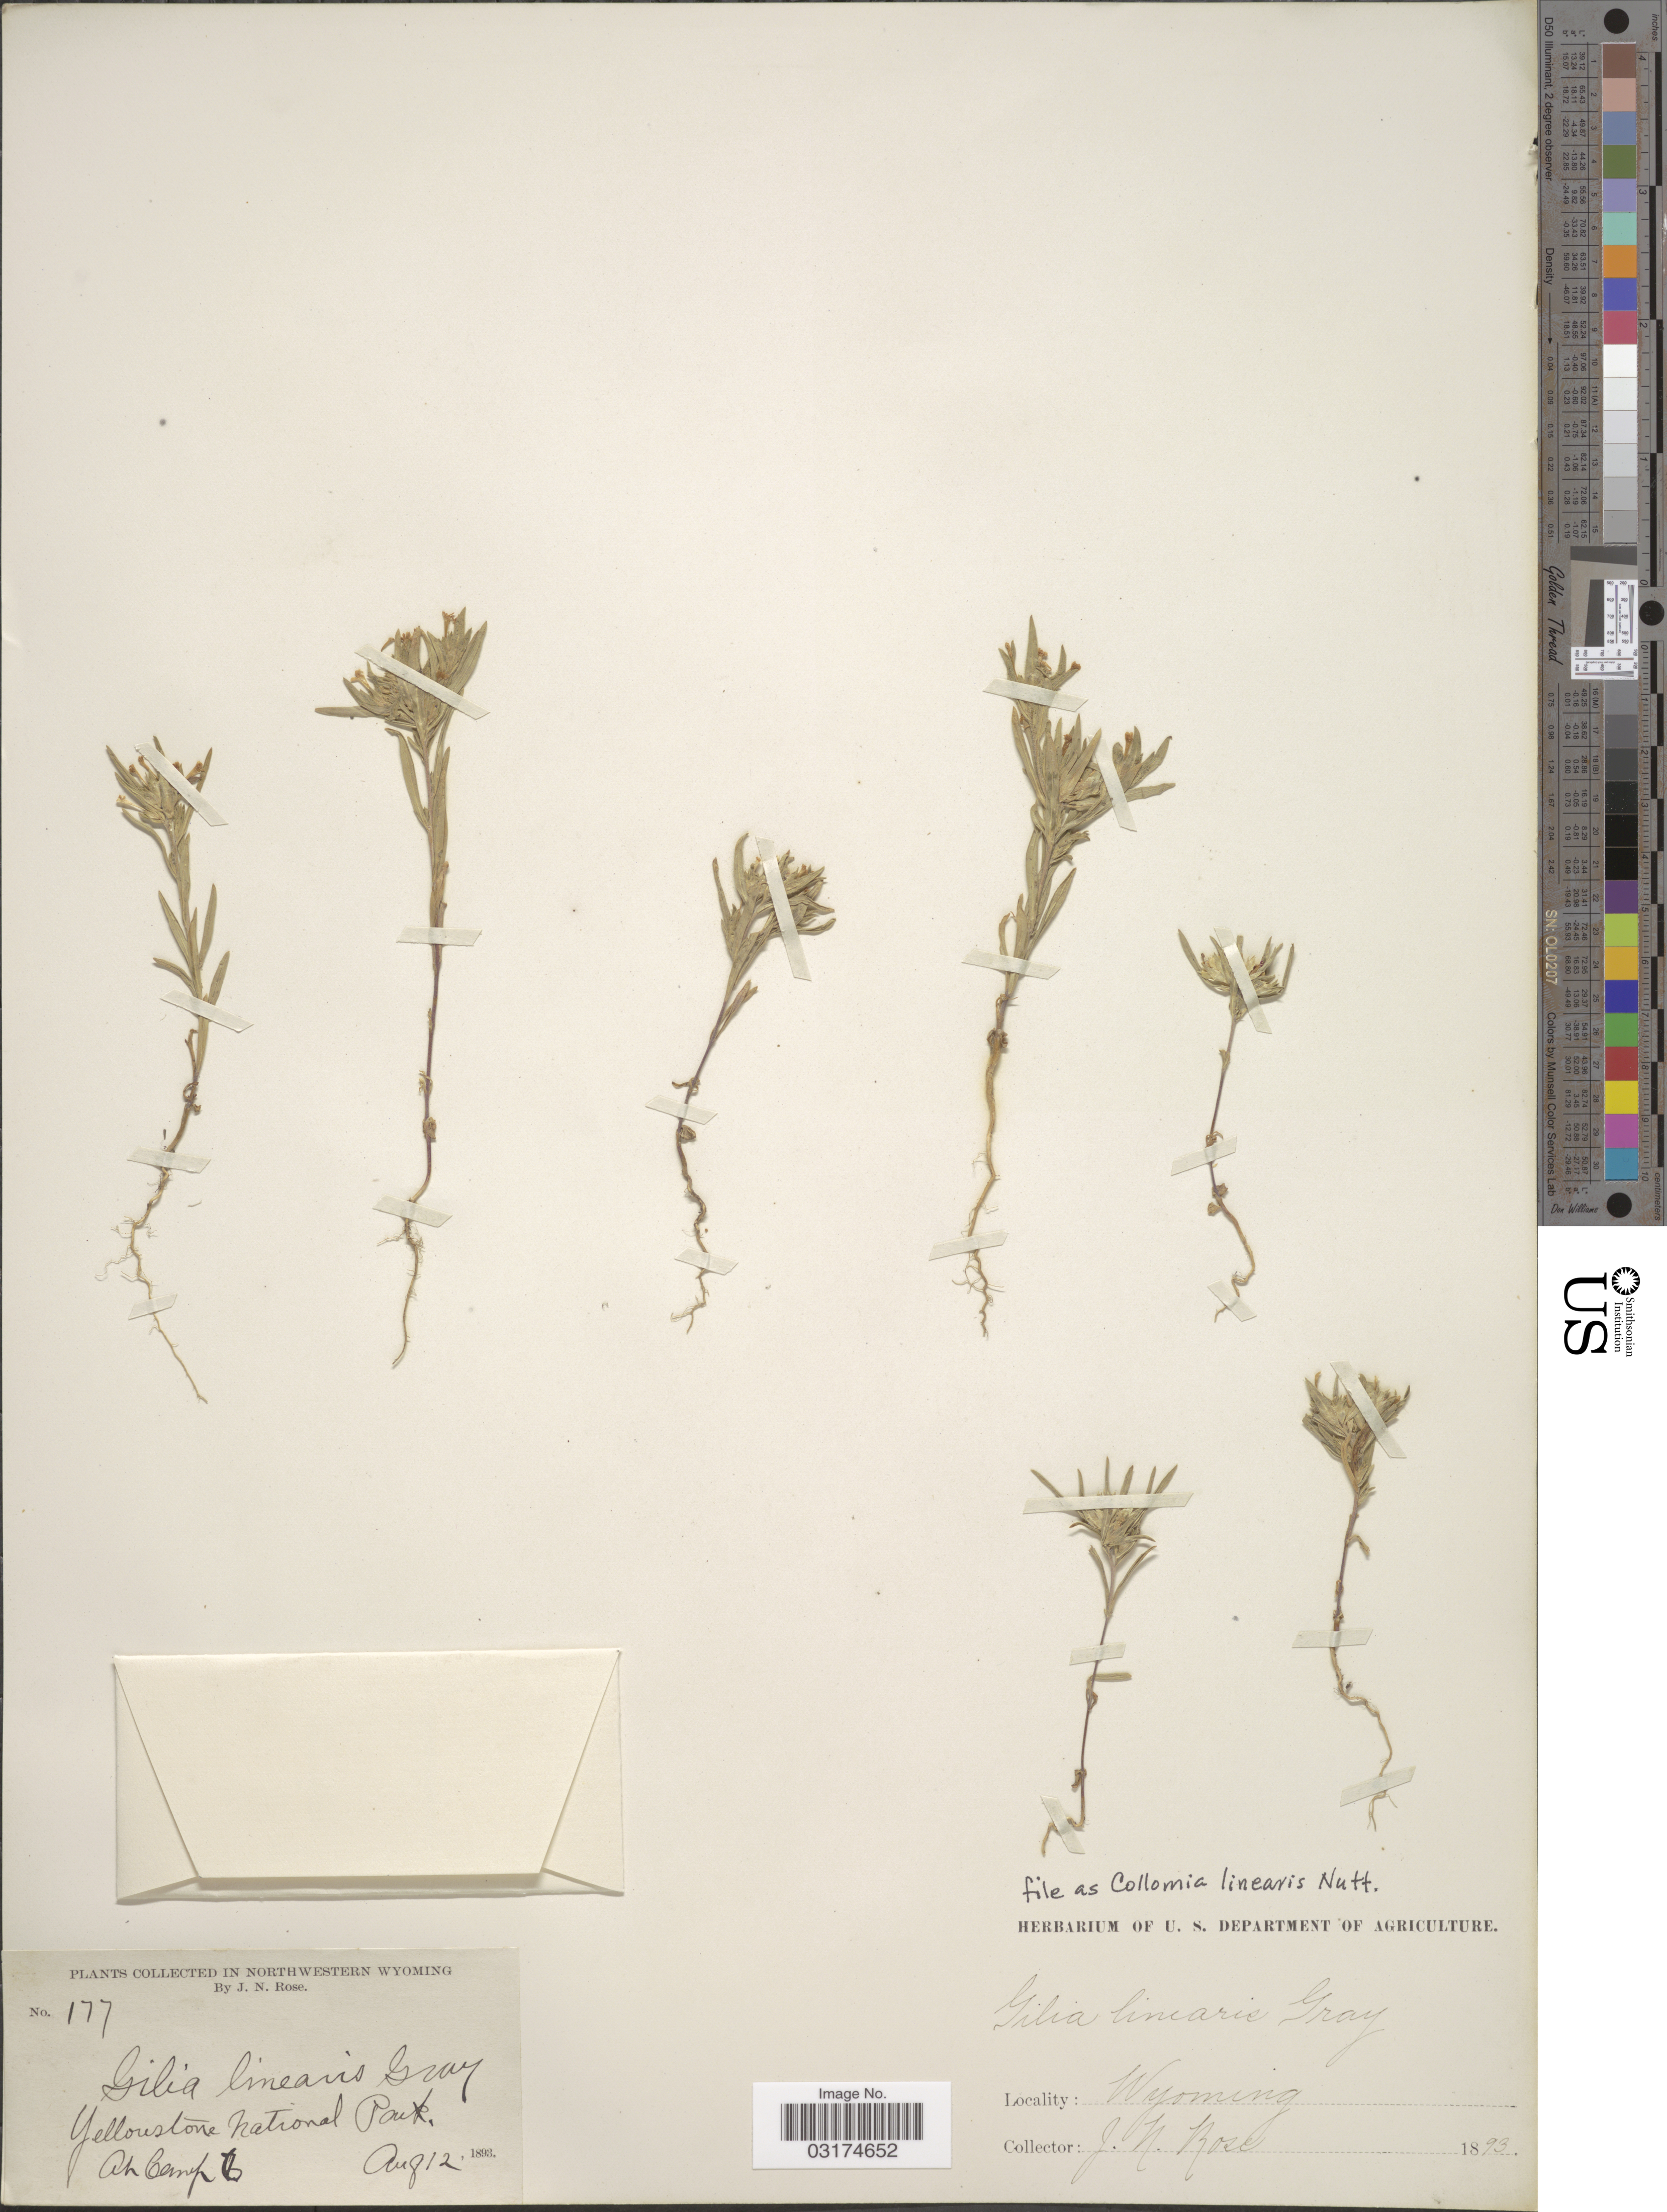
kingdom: Plantae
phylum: Tracheophyta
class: Magnoliopsida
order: Ericales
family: Polemoniaceae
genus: Collomia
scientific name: Collomia linearis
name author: Nutt.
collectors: J. N. Rose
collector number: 177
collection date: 1893-08-12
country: United States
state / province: Wyoming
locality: Yellowstone National Park. At Camp 7. Northwestern Wyoming.